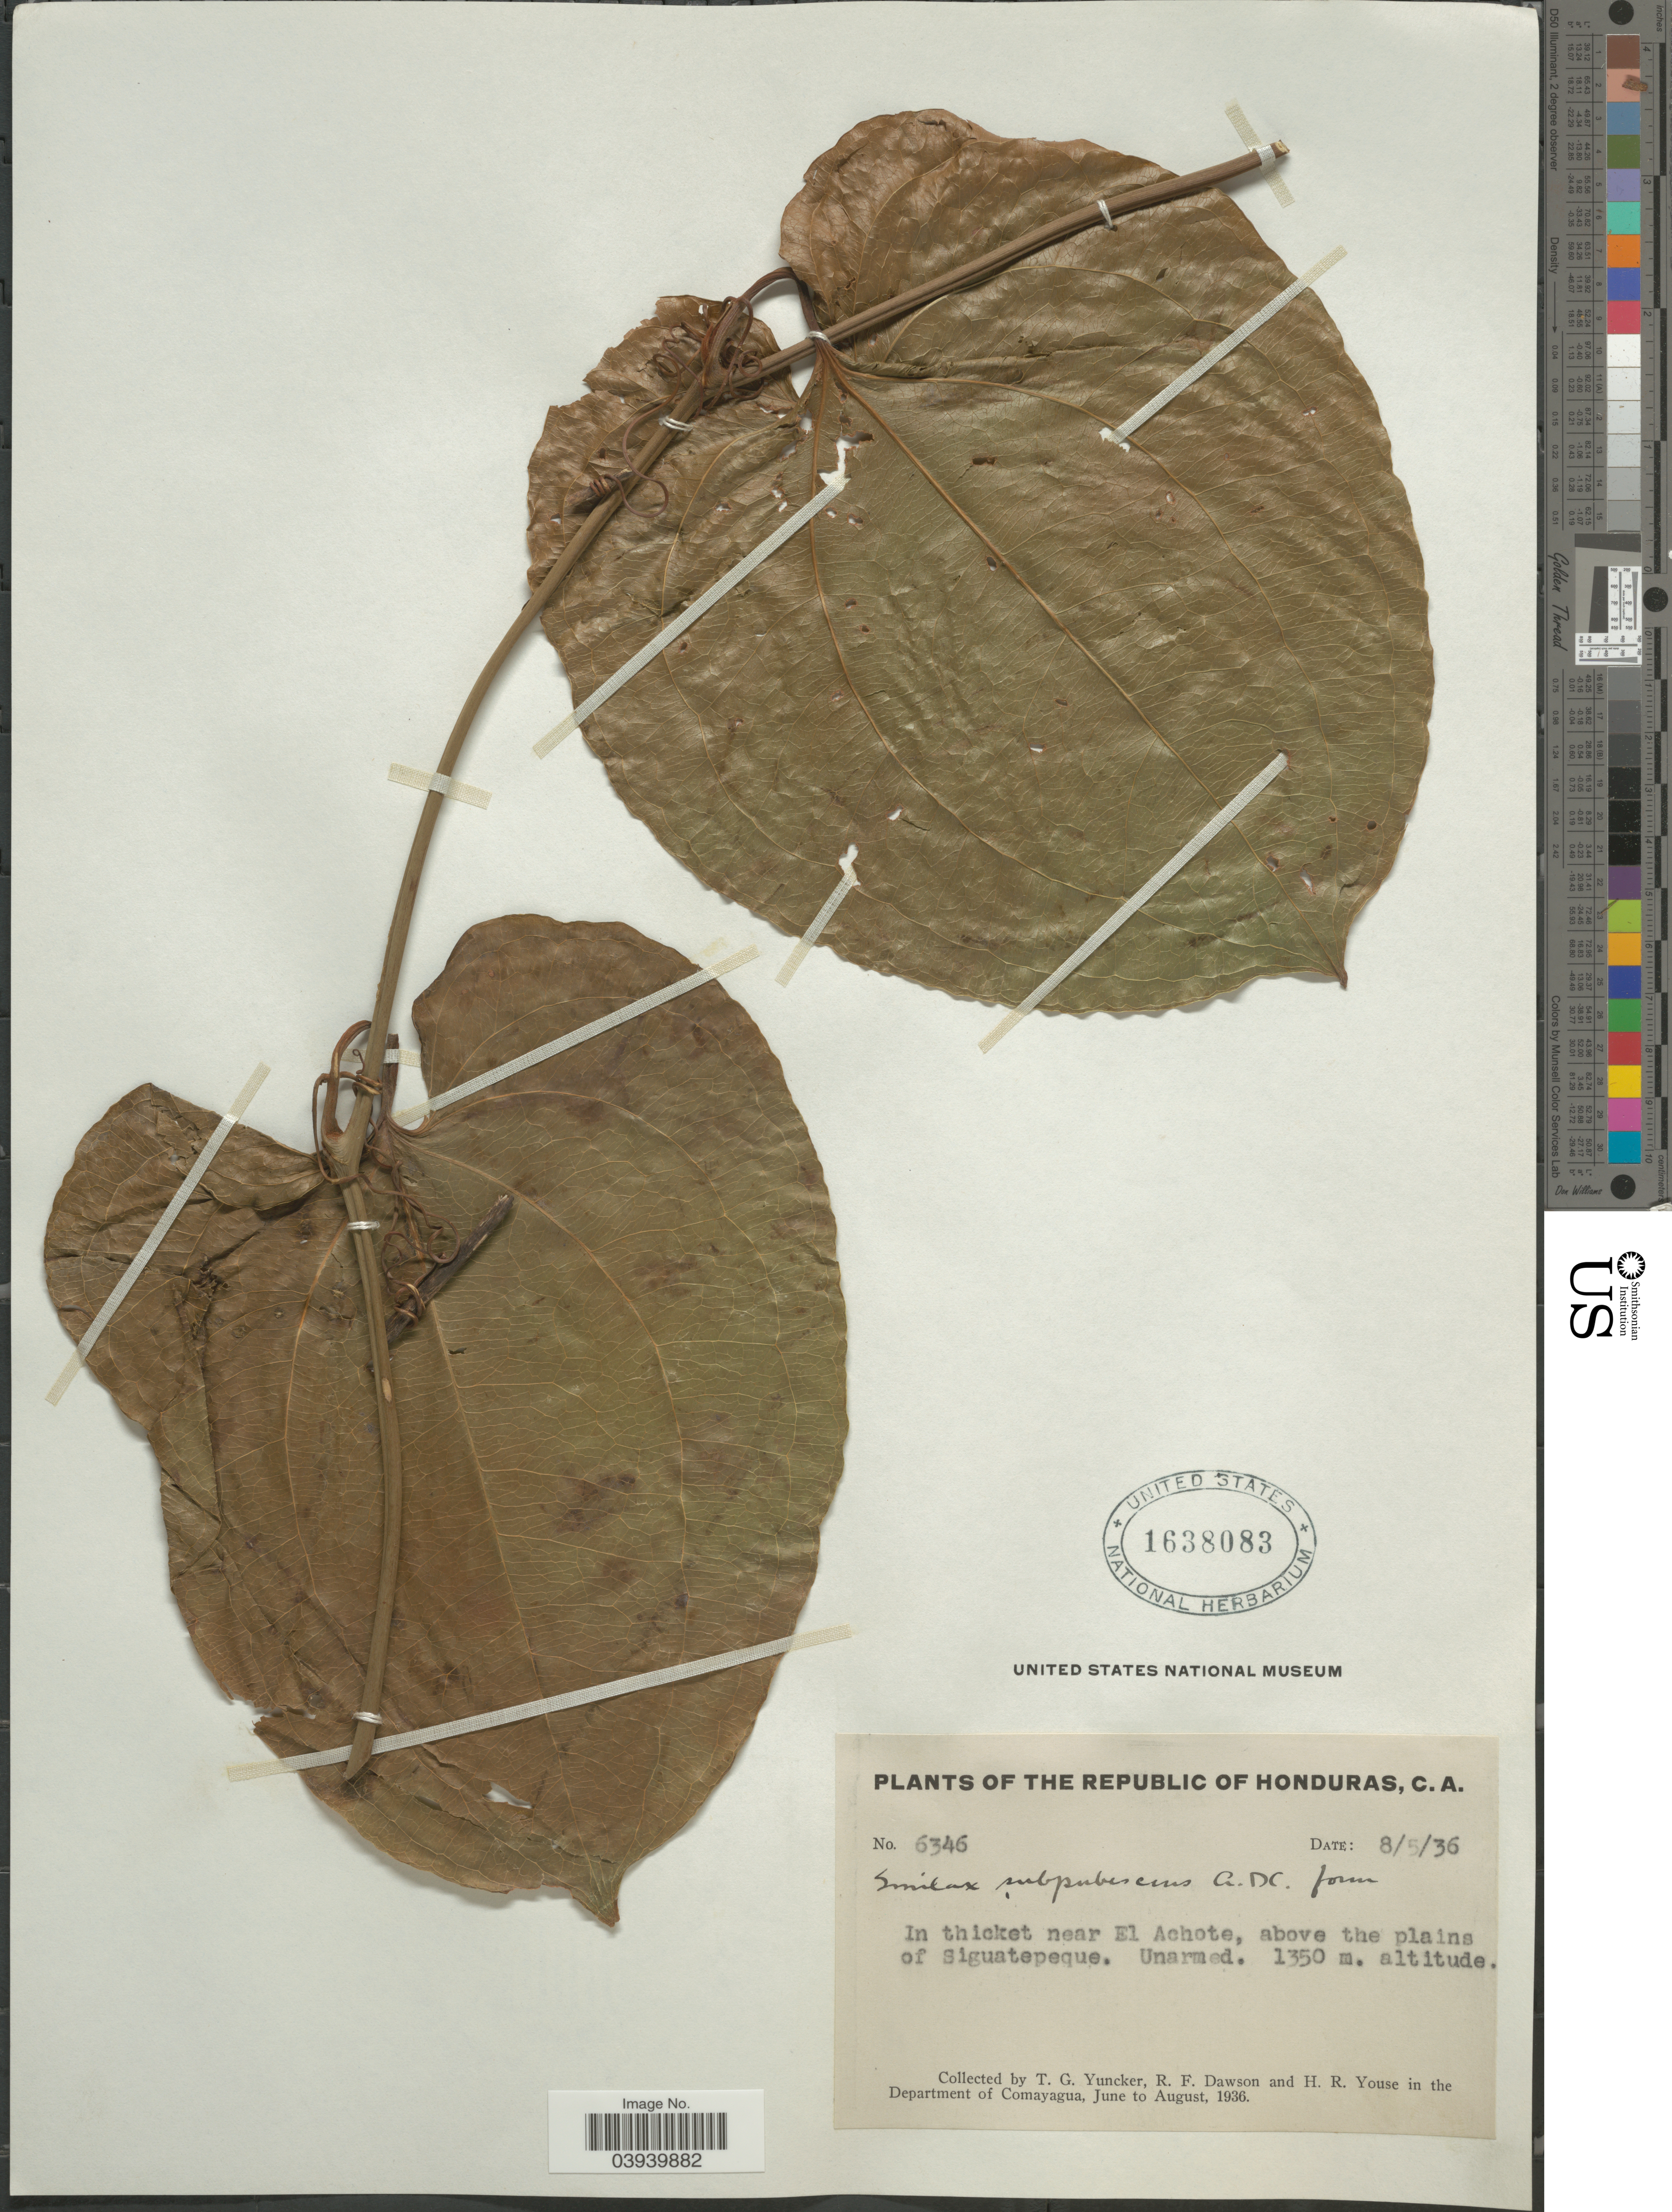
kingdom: Plantae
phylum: Tracheophyta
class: Liliopsida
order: Liliales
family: Smilacaceae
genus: Smilax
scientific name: Smilax subpubescens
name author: A. DC.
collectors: T. G. Yuncker, R. F. Dawson & H. Youse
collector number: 6346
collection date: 1936-05-08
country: Honduras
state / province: Comayagua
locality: In thicket near El Achote, above the plains of Siguatepeque. In the Department of Comayagua.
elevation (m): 1350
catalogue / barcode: US 1638083